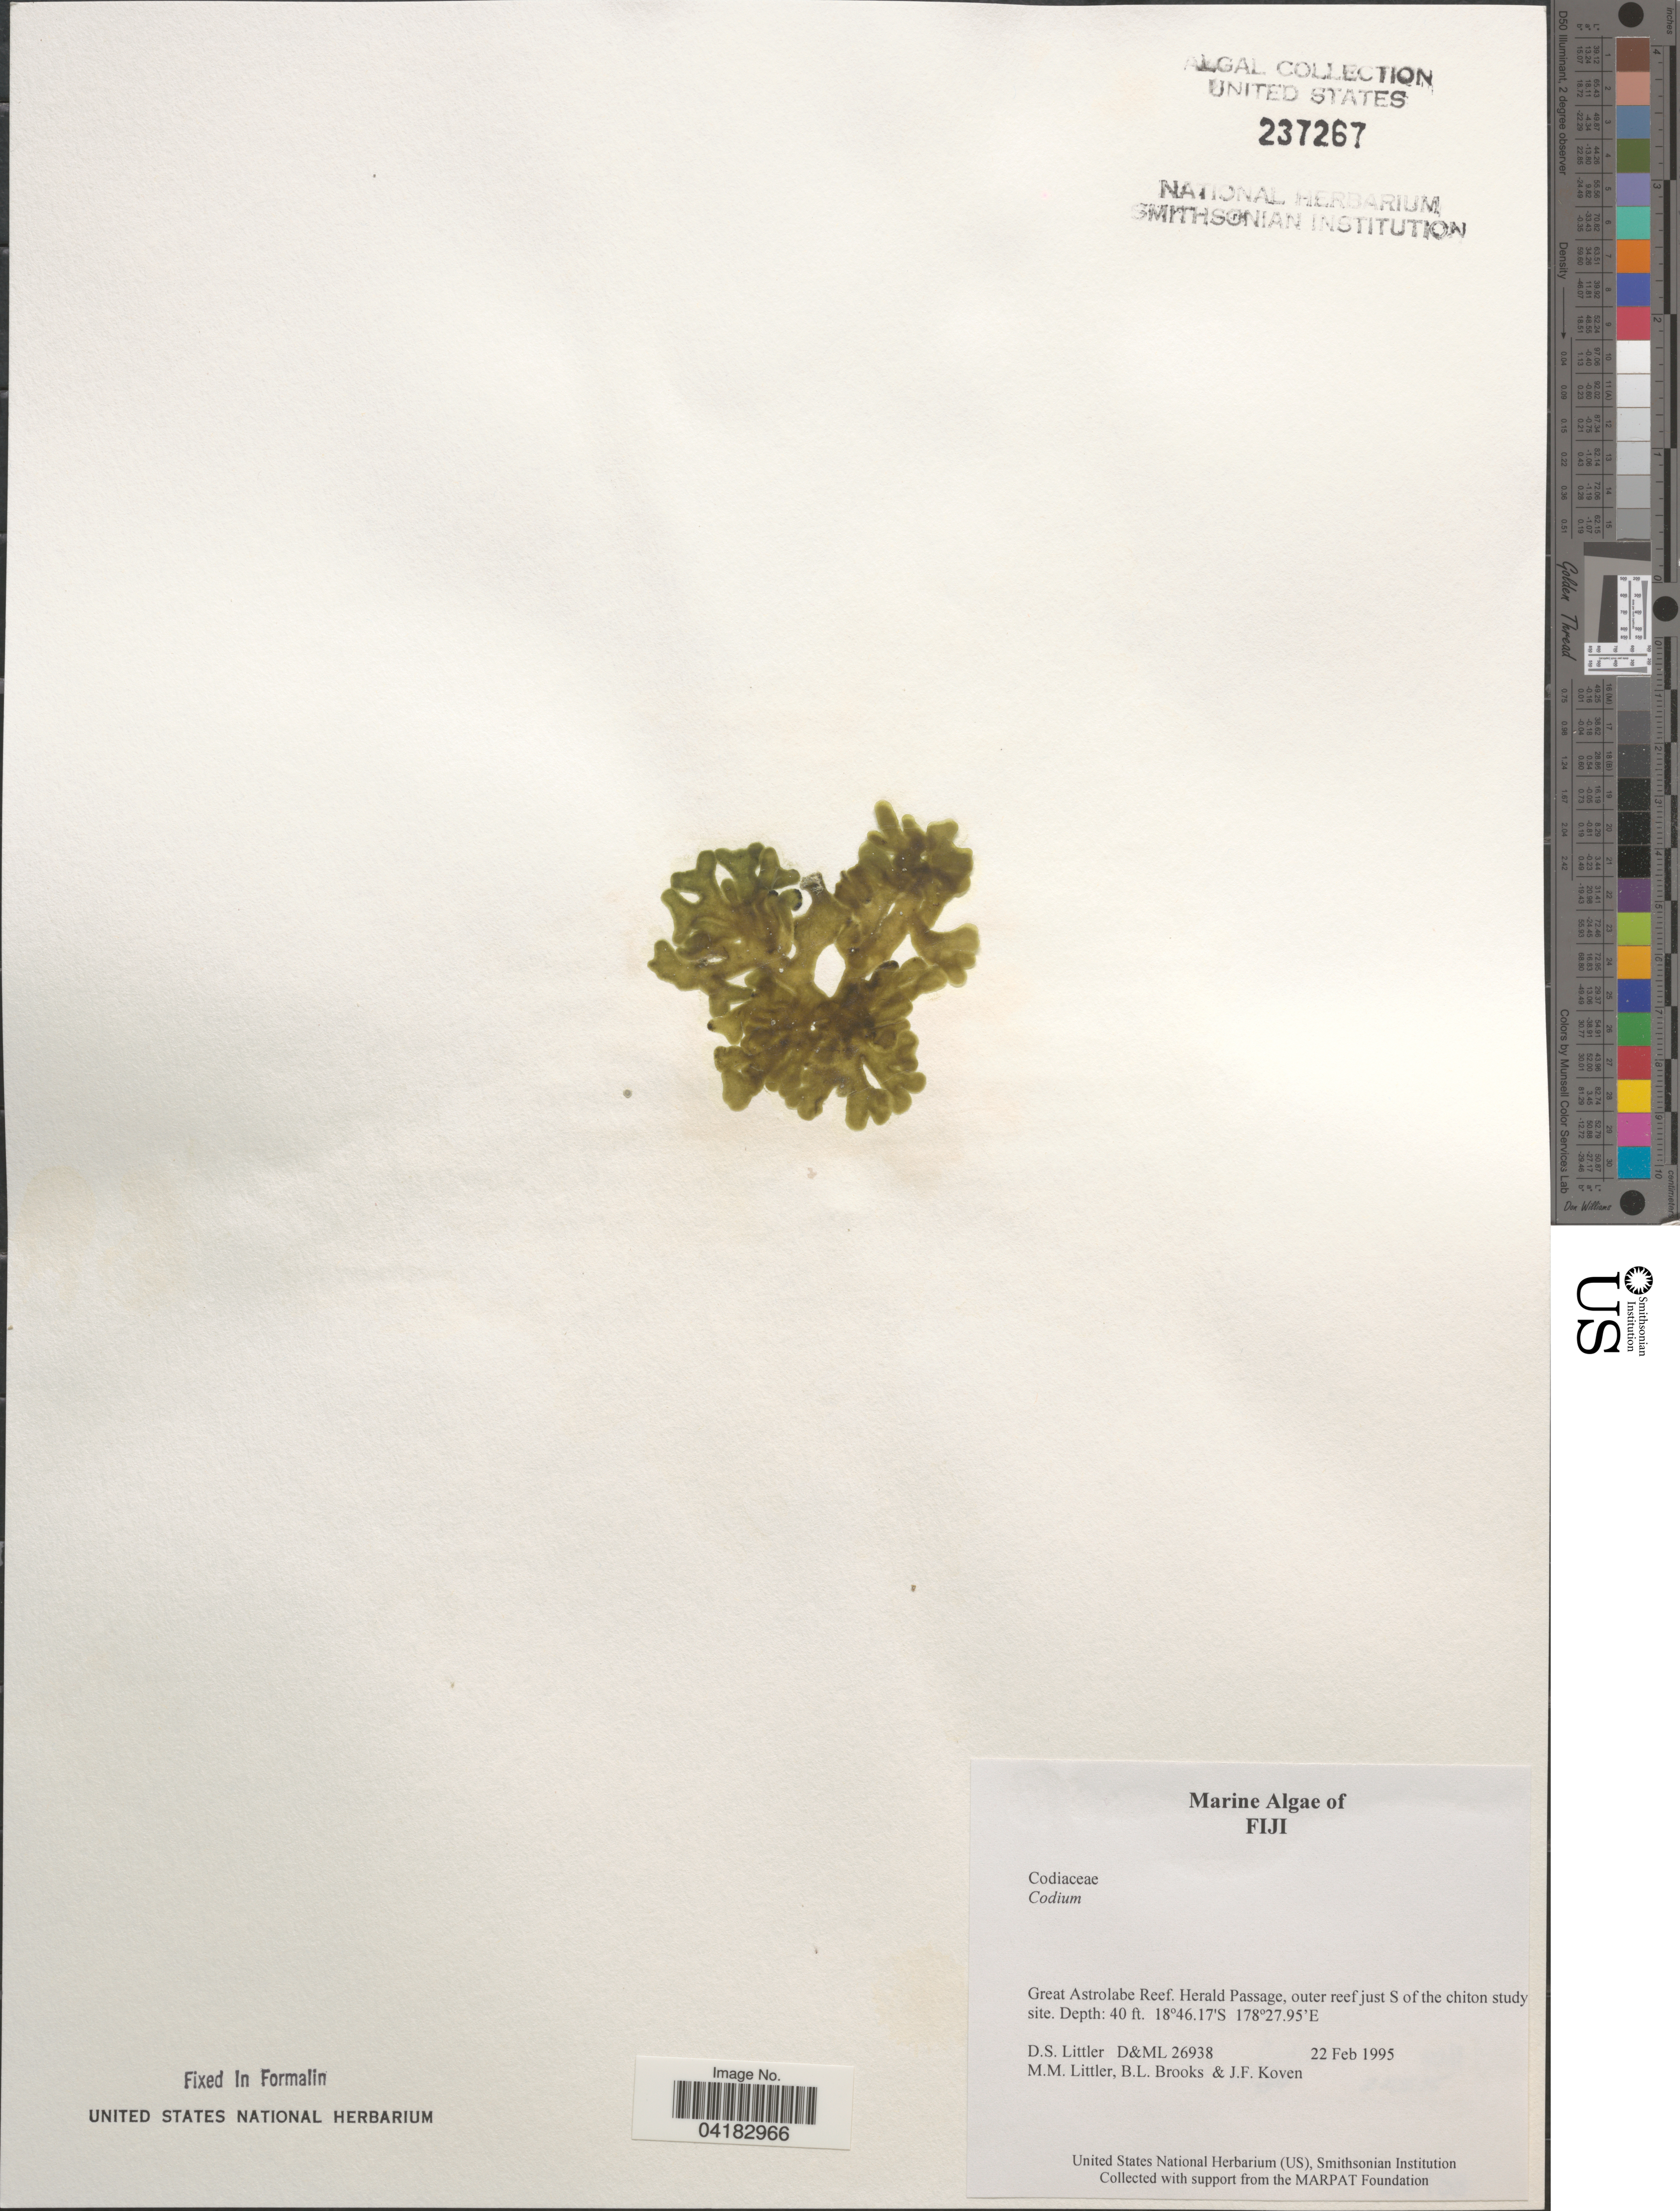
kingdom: Plantae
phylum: Chlorophyta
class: Ulvophyceae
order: Bryopsidales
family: Codiaceae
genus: Codium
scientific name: Codium sp.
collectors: D. S. Littler, B. Brooks & J. Koven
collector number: D&ML26938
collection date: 1995-02-22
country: Fiji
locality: Great Astrolabe Reef. Herald Passage, outer reef just S of the chiton study site.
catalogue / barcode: US 237267